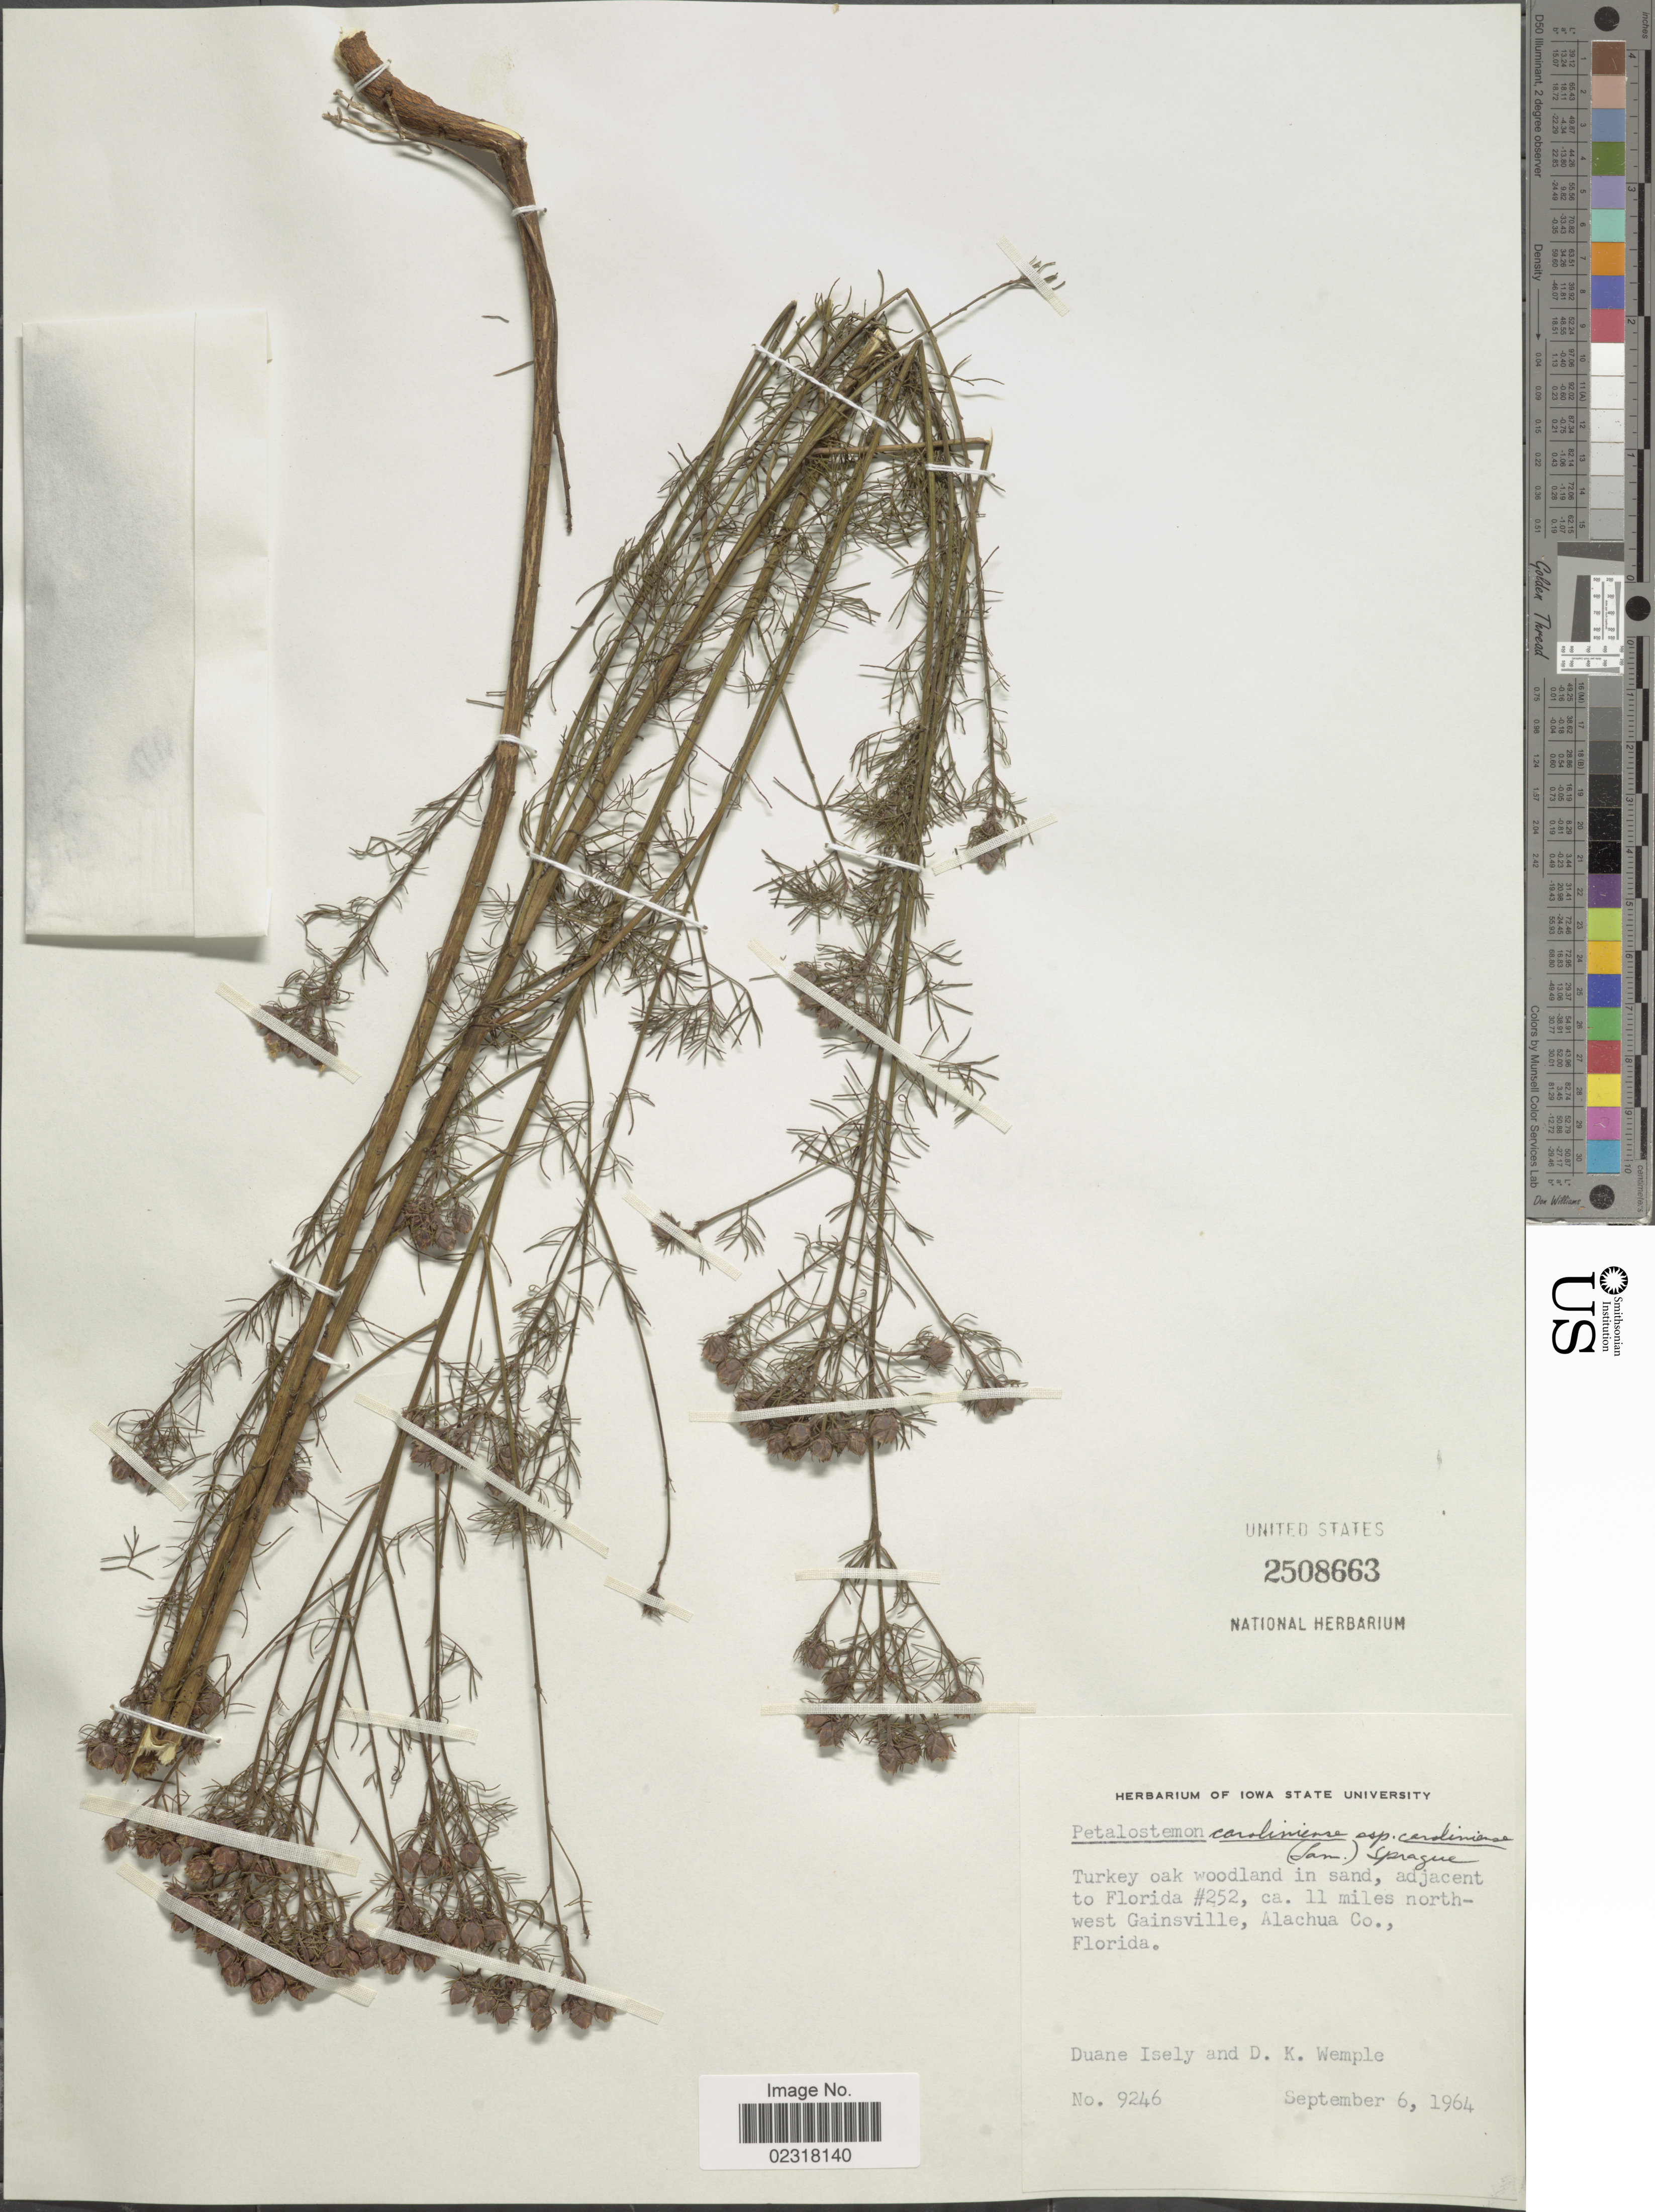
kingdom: Plantae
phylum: Tracheophyta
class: Magnoliopsida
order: Fabales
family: Fabaceae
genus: Dalea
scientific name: Dalea pinnata var. pinnata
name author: (J.F. Gmel.) Barneby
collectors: D. Isely & D. Wemple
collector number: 9246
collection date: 1964-09-06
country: United States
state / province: Florida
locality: Adjacent to Florida #252, ca. 11 miles northwest Gainsville, Alachua Co.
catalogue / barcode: US 2508663